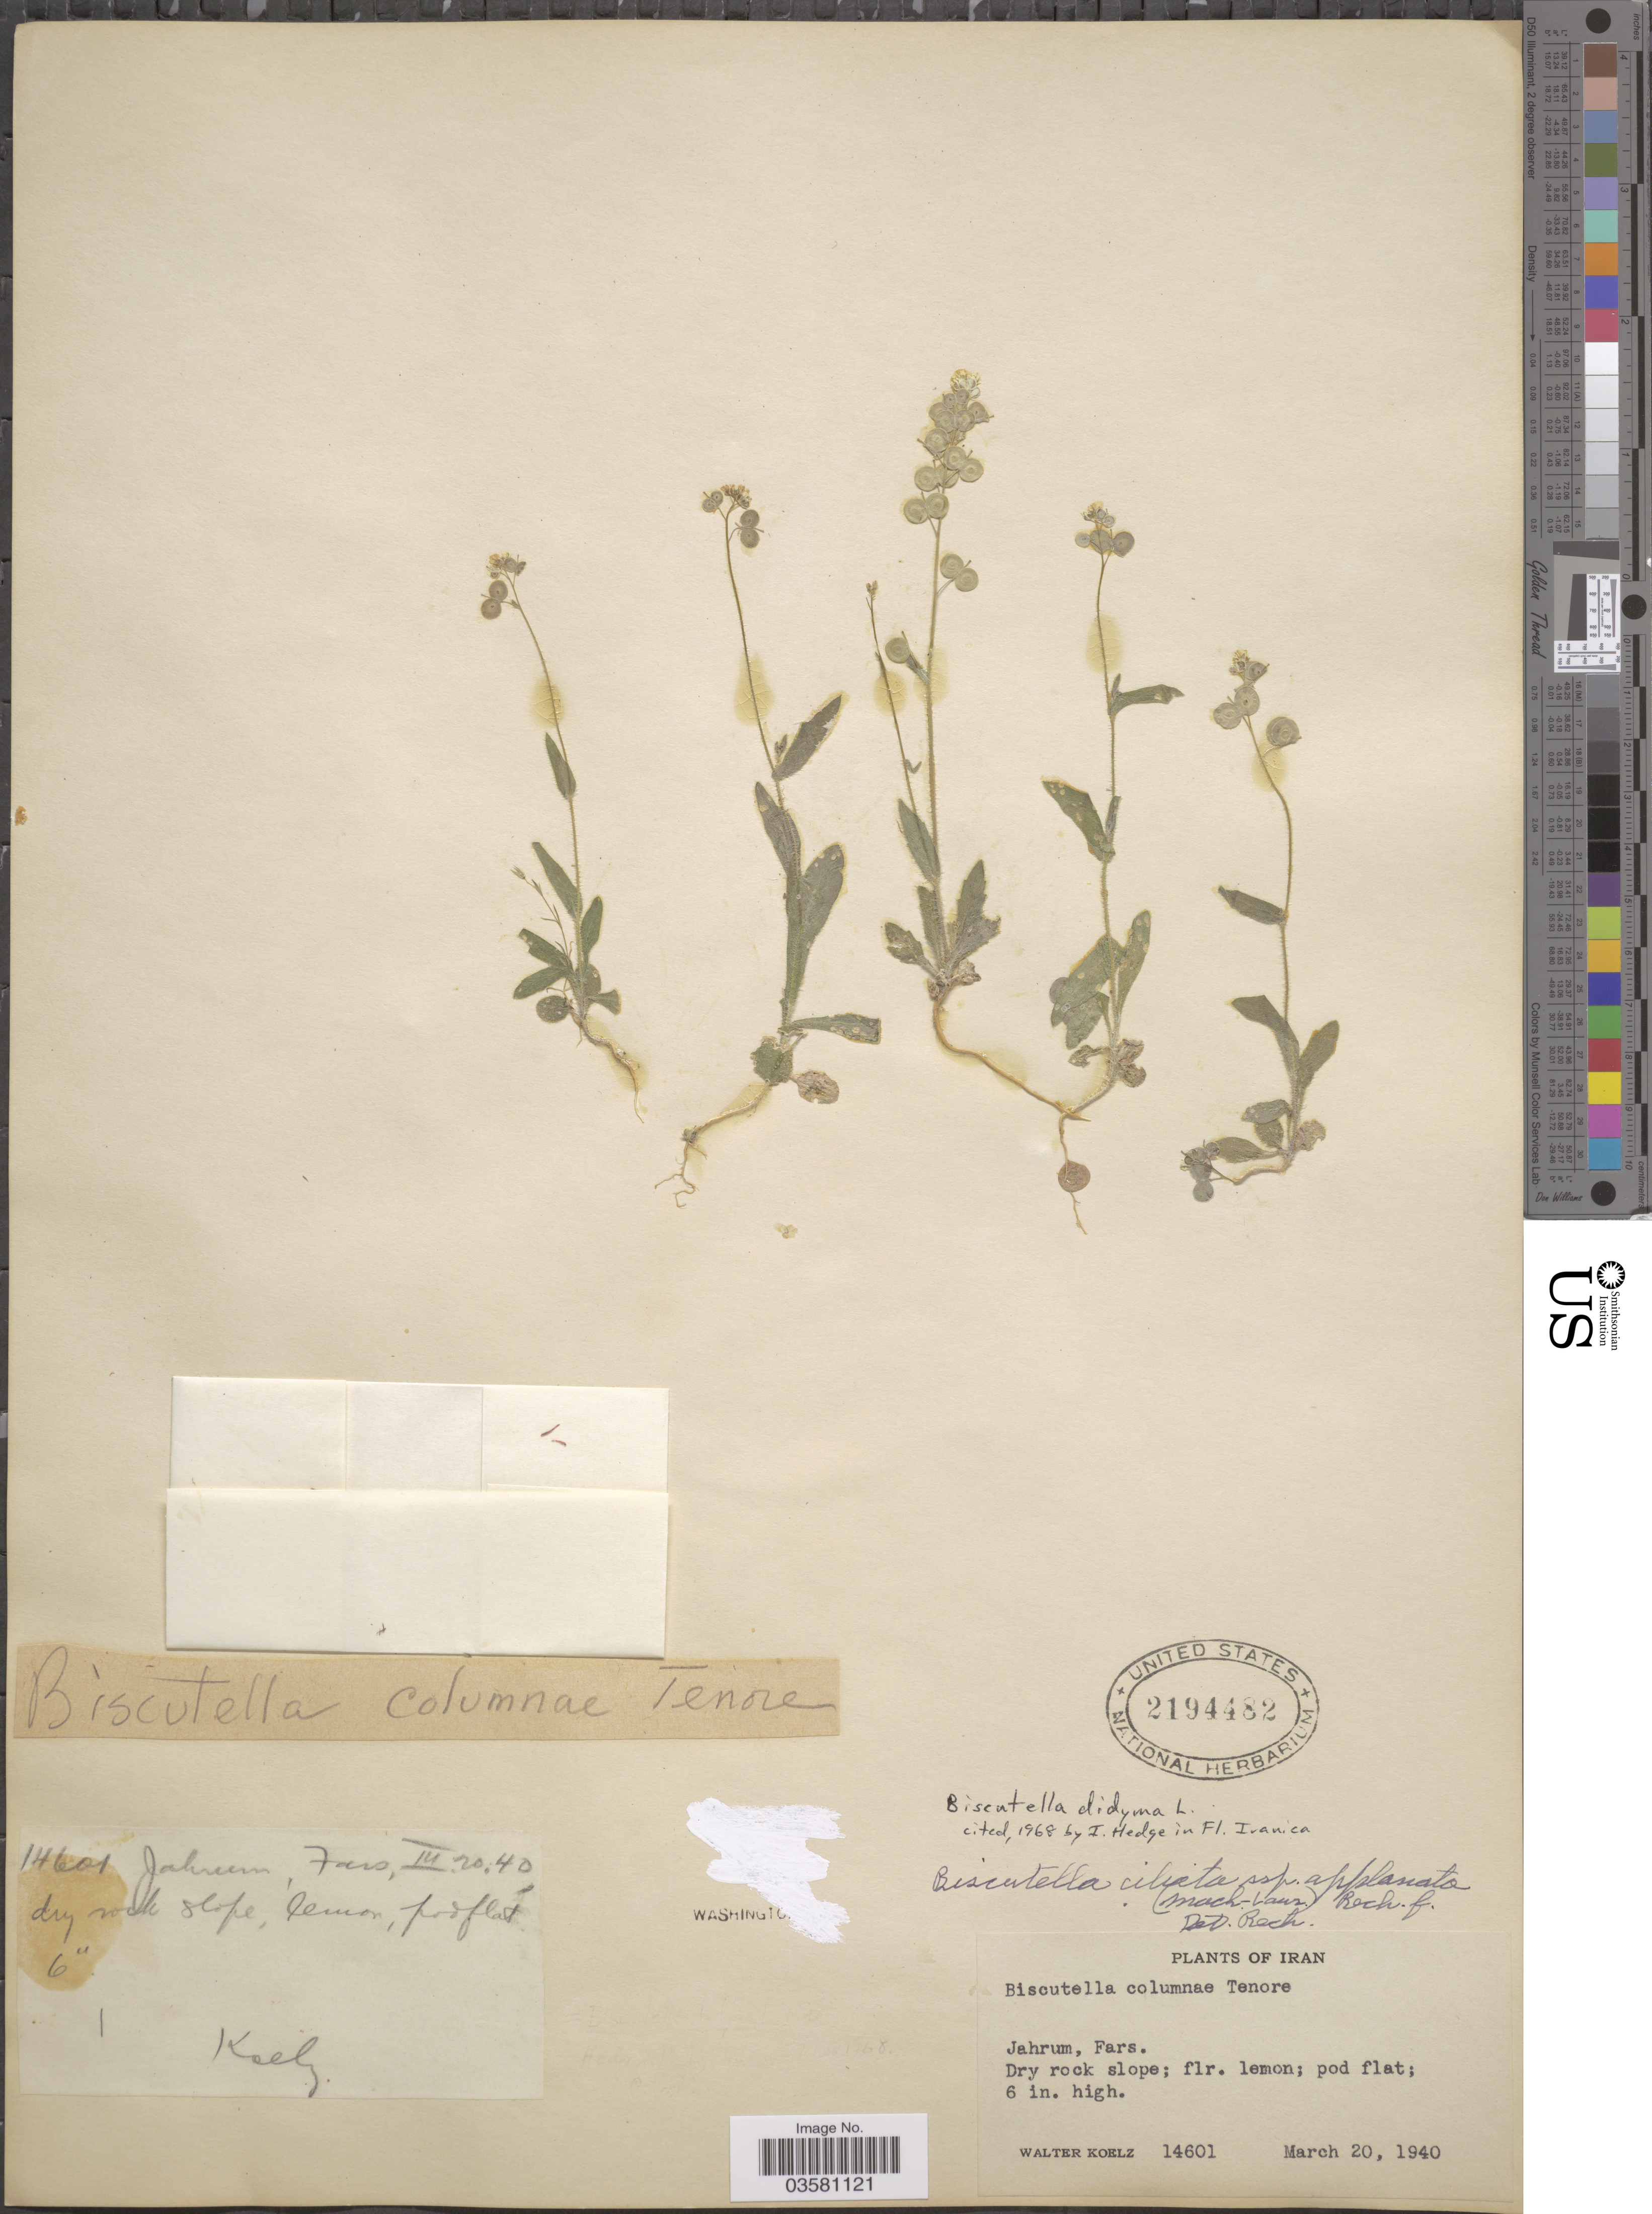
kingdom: Plantae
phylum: Tracheophyta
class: Magnoliopsida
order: Brassicales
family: Brassicaceae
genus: Biscutella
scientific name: Biscutella didyma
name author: L.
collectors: W. N. Koelz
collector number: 14601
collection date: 1940-03-20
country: Iran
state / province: Fars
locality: Jahrum.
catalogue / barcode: US 2194482